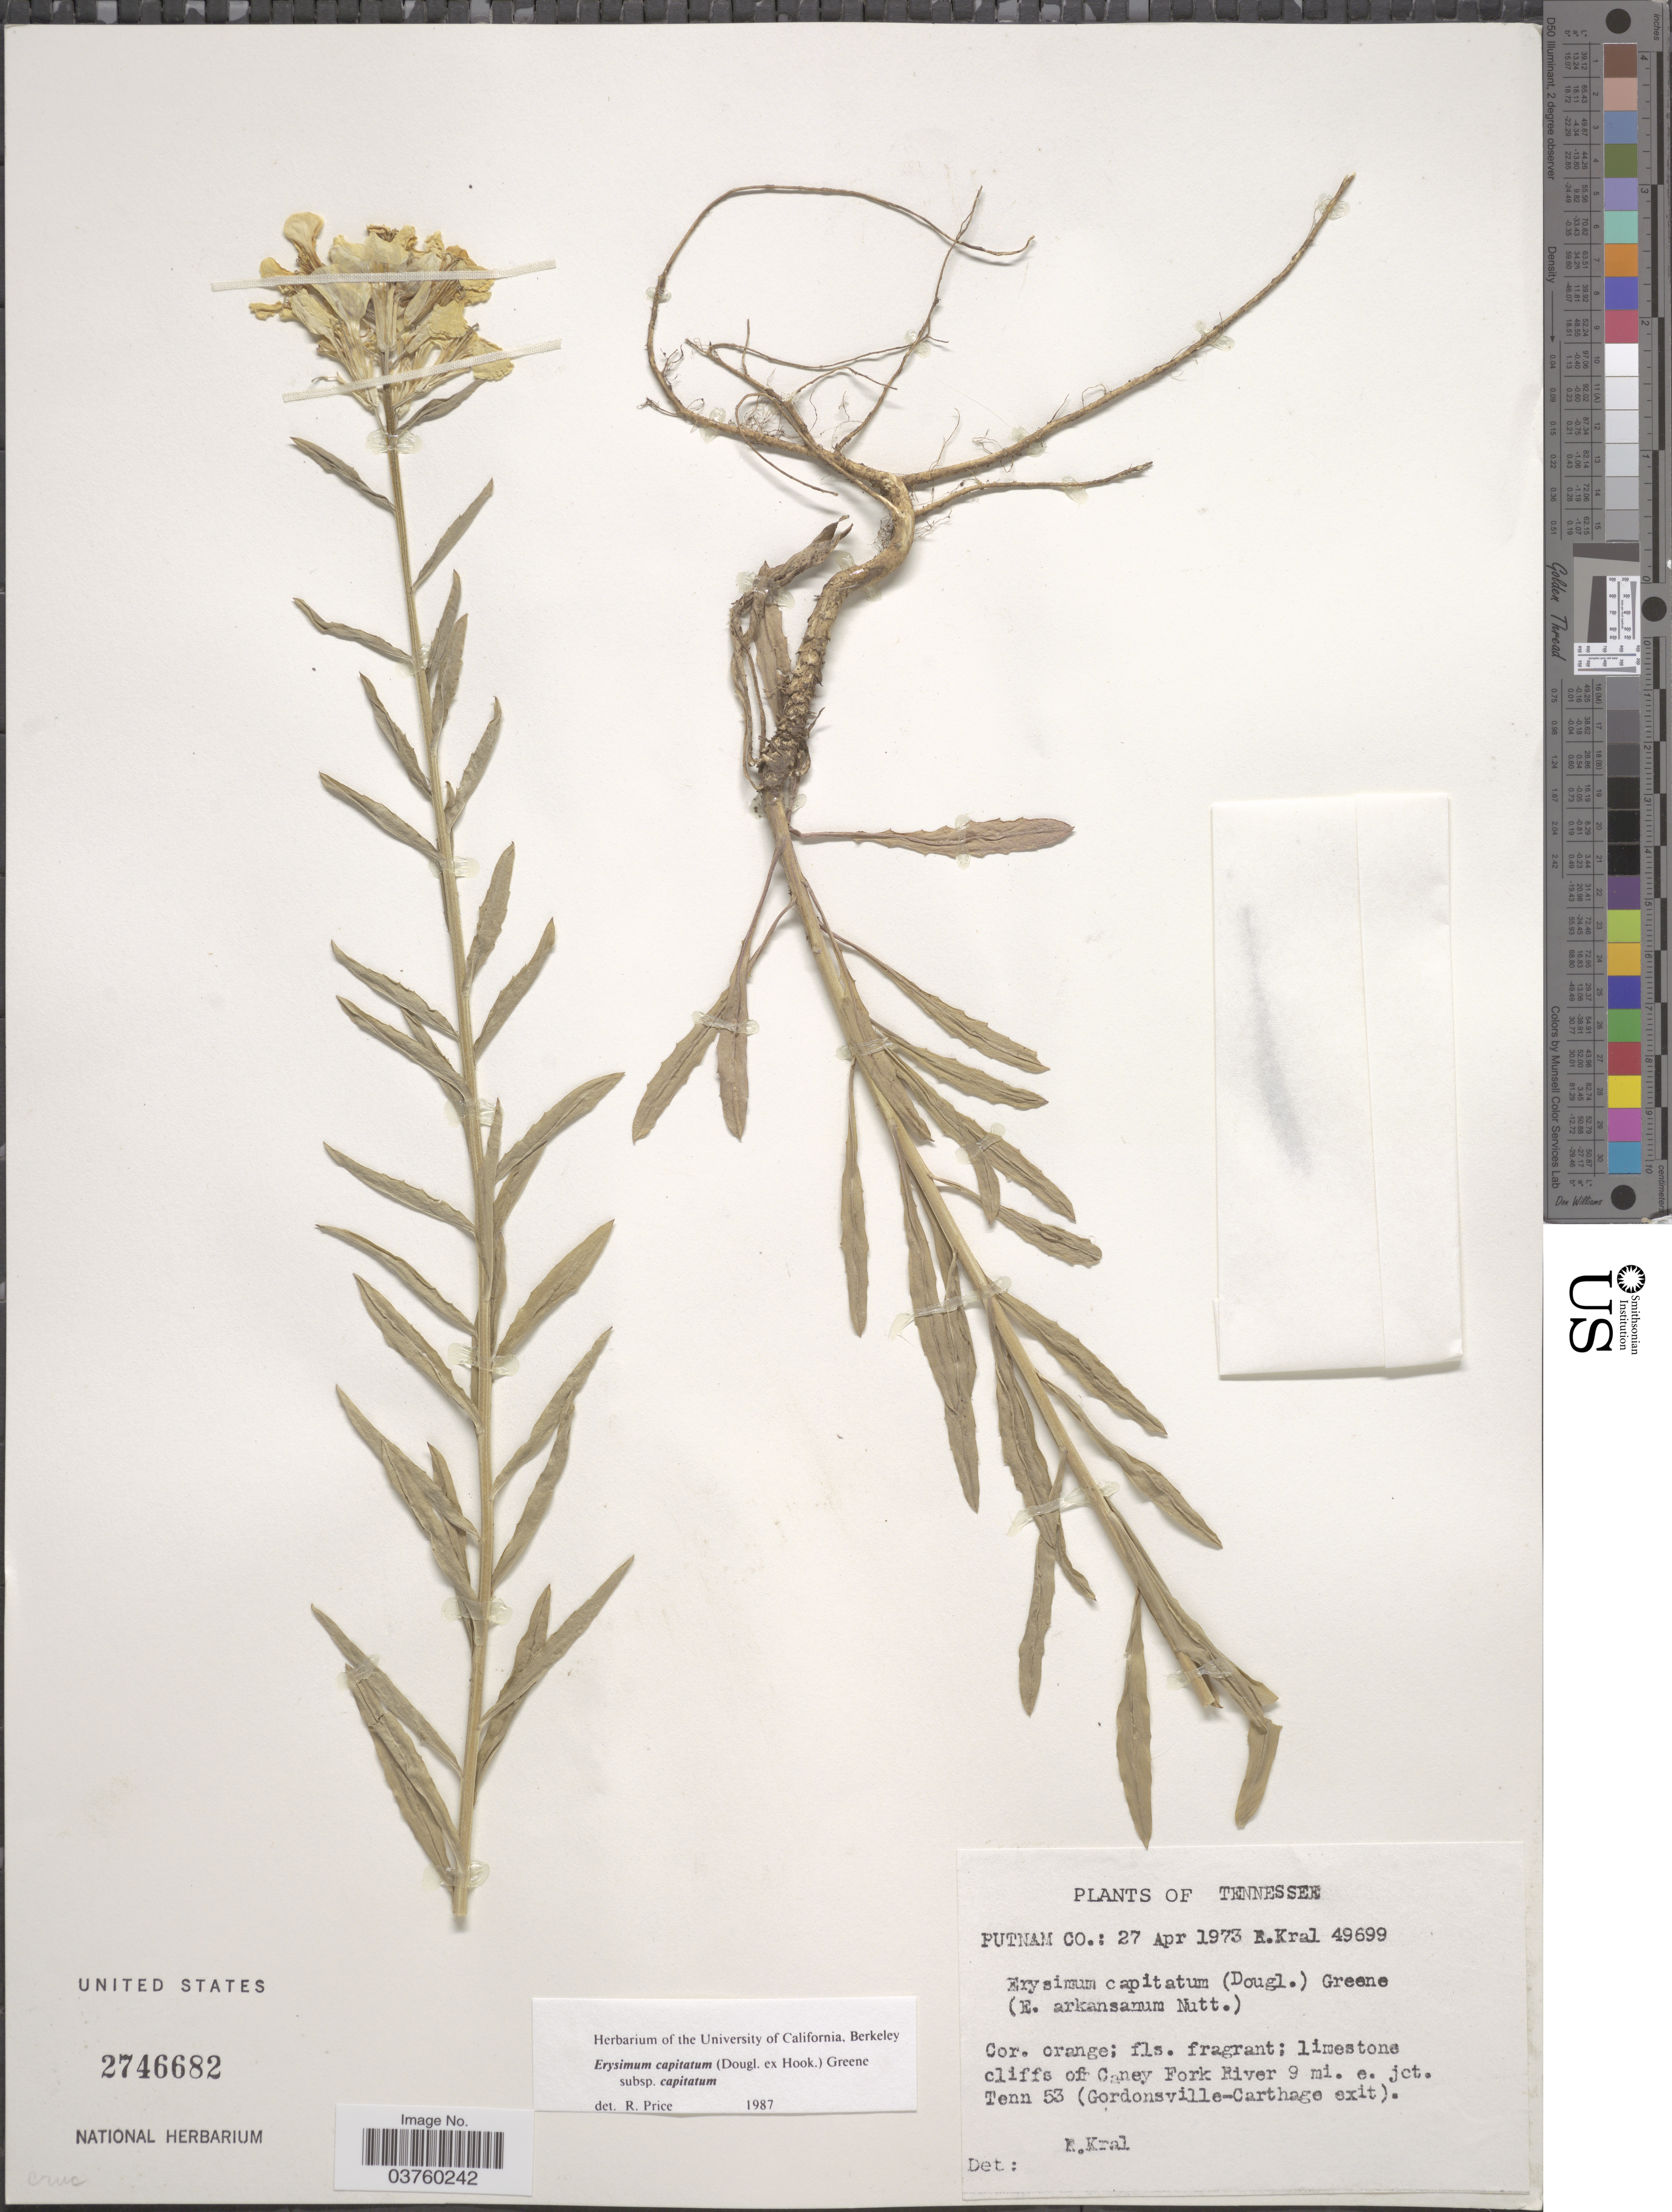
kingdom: Plantae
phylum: Tracheophyta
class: Magnoliopsida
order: Brassicales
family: Brassicaceae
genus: Erysimum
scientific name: Erysimum capitatum subsp. capitatum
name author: (Douglas ex Hook.) Greene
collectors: R. Kral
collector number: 49699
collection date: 1973-04-27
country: United States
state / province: Tennessee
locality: Putnam Co.: limestone cliffs off Caney Fork River 9 mi. e. jct. Tenn 53 (Gordonsville-Carthage exit).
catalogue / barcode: US 2746682